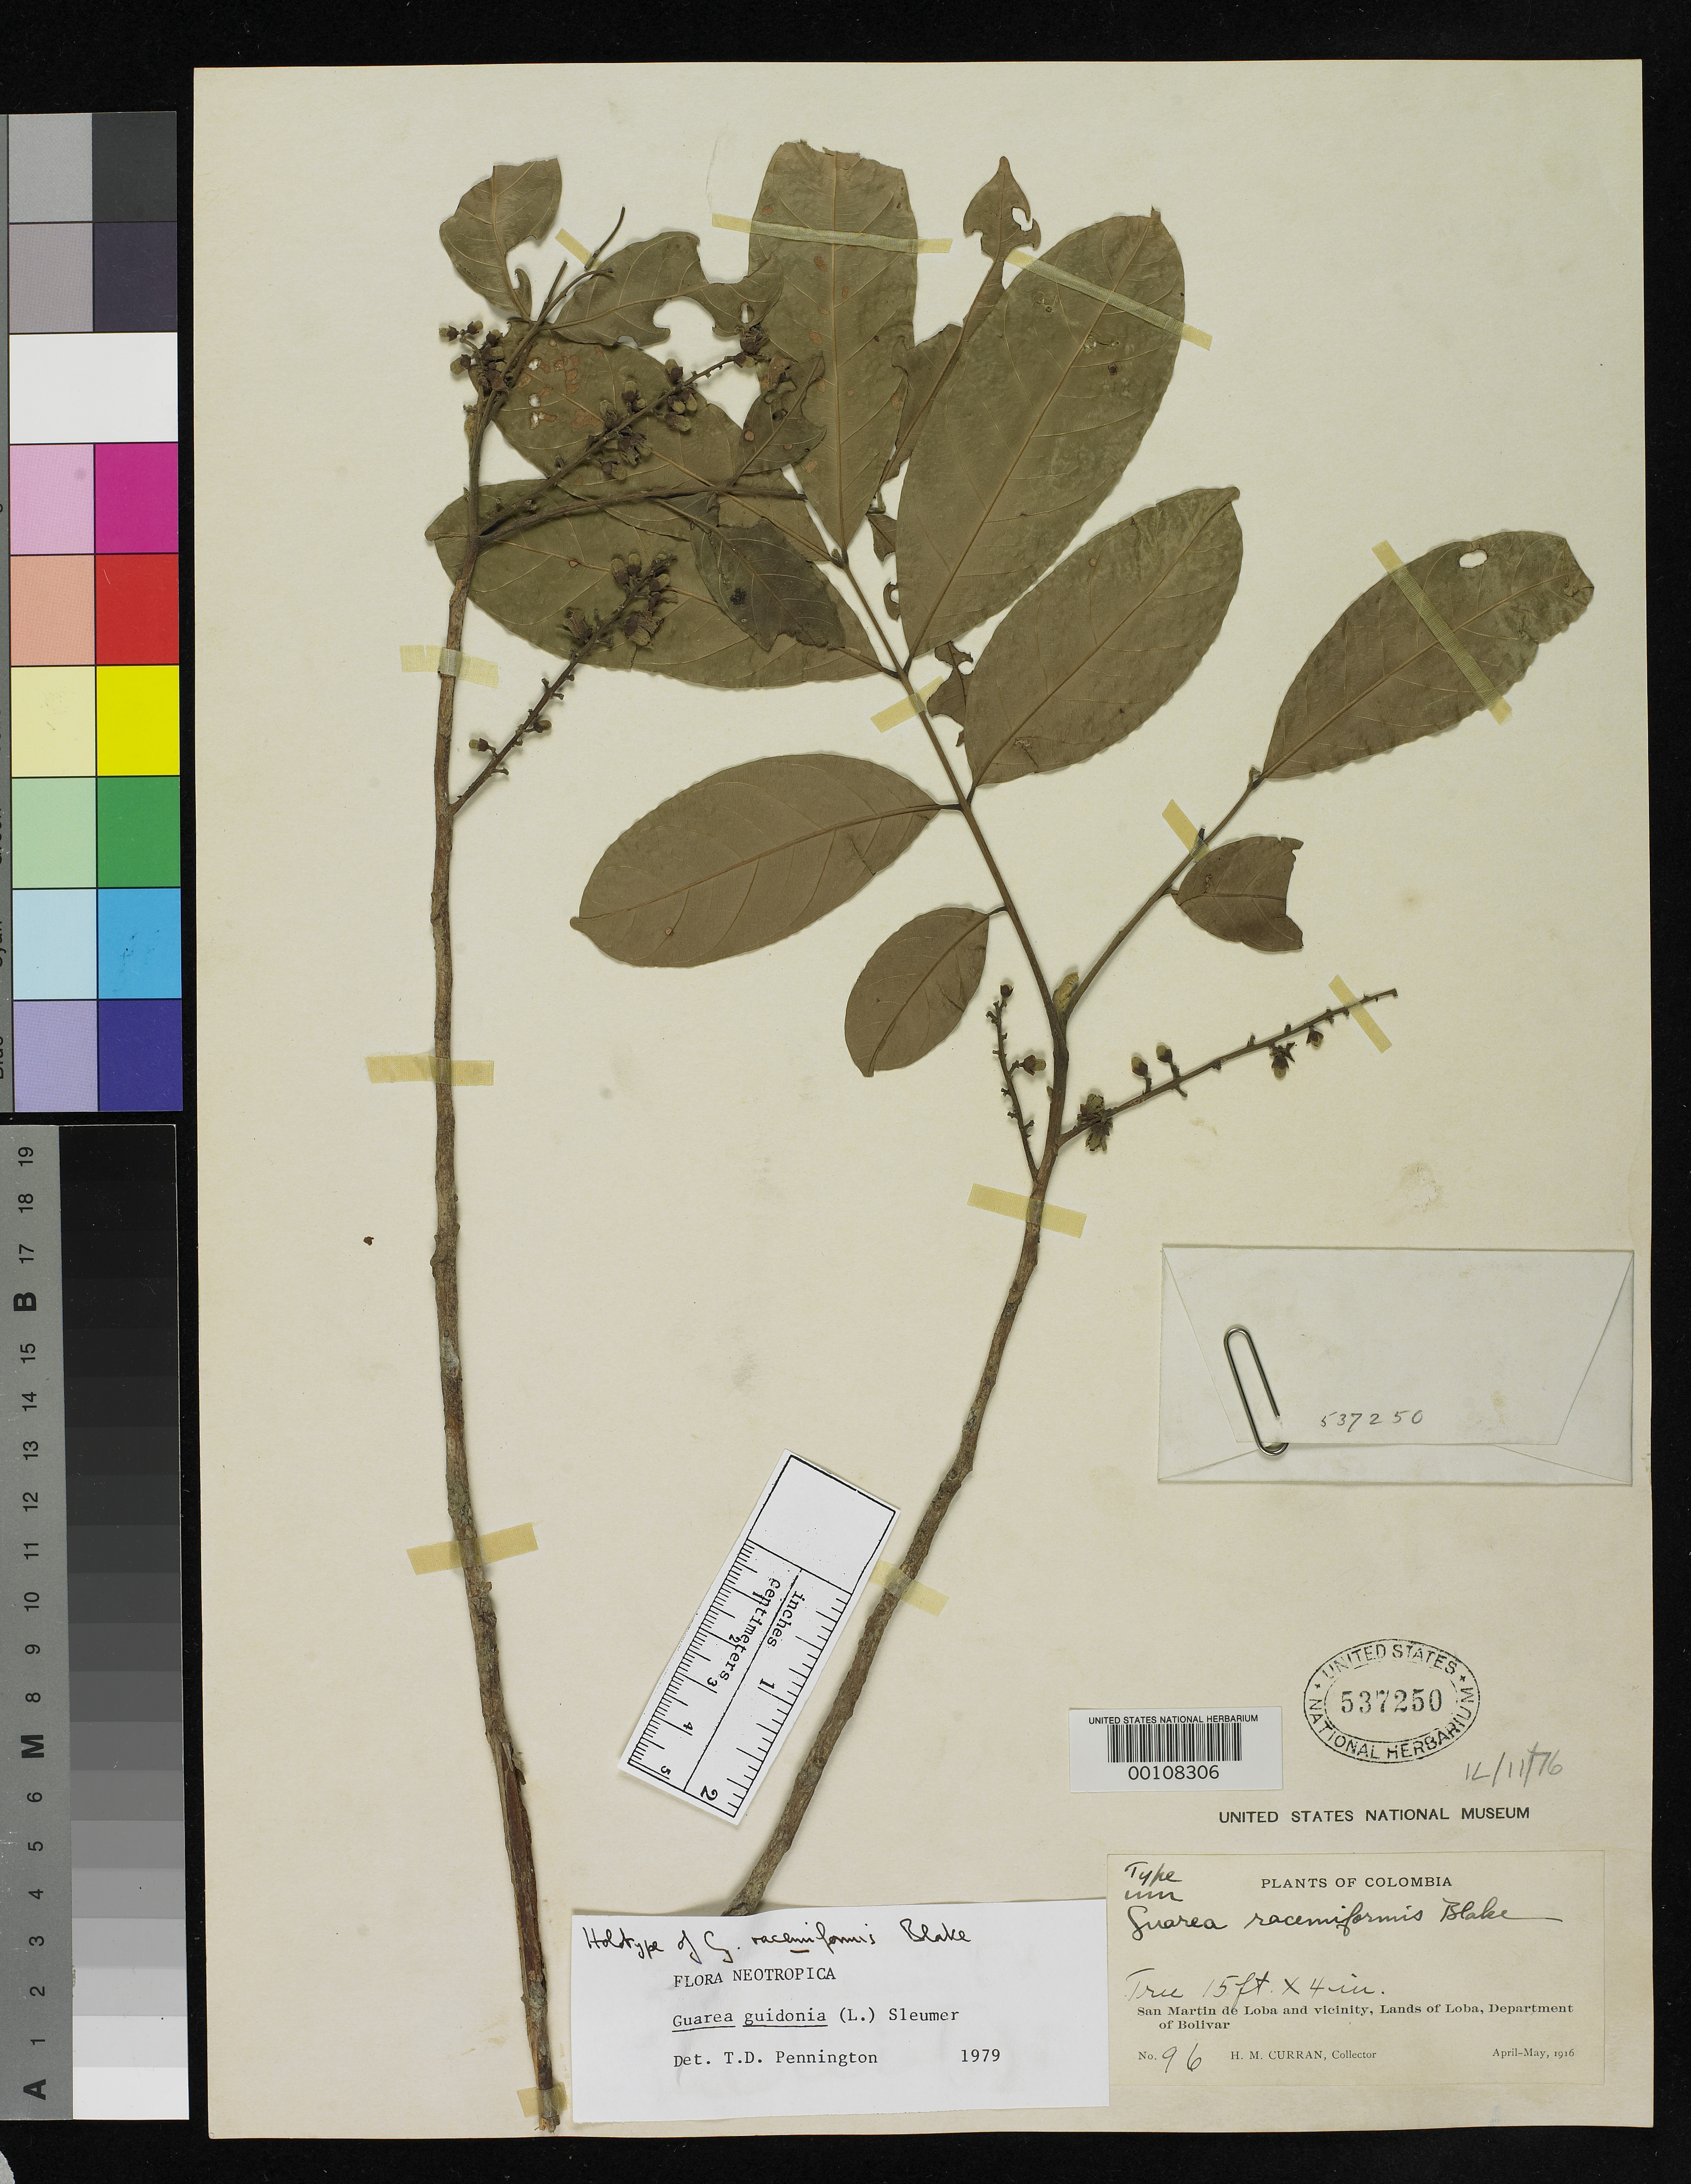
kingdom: Plantae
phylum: Tracheophyta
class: Magnoliopsida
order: Sapindales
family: Meliaceae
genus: Guarea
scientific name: Guarea racemiformis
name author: S.F. Blake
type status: Holotype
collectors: H. M. Curran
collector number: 96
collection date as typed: Apr 1916 to -- May 1916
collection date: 1916-04/1916-05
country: Colombia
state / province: Bolívar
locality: Vicinity of San Martin de Loba, Lands of Loba.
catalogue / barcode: US 537250